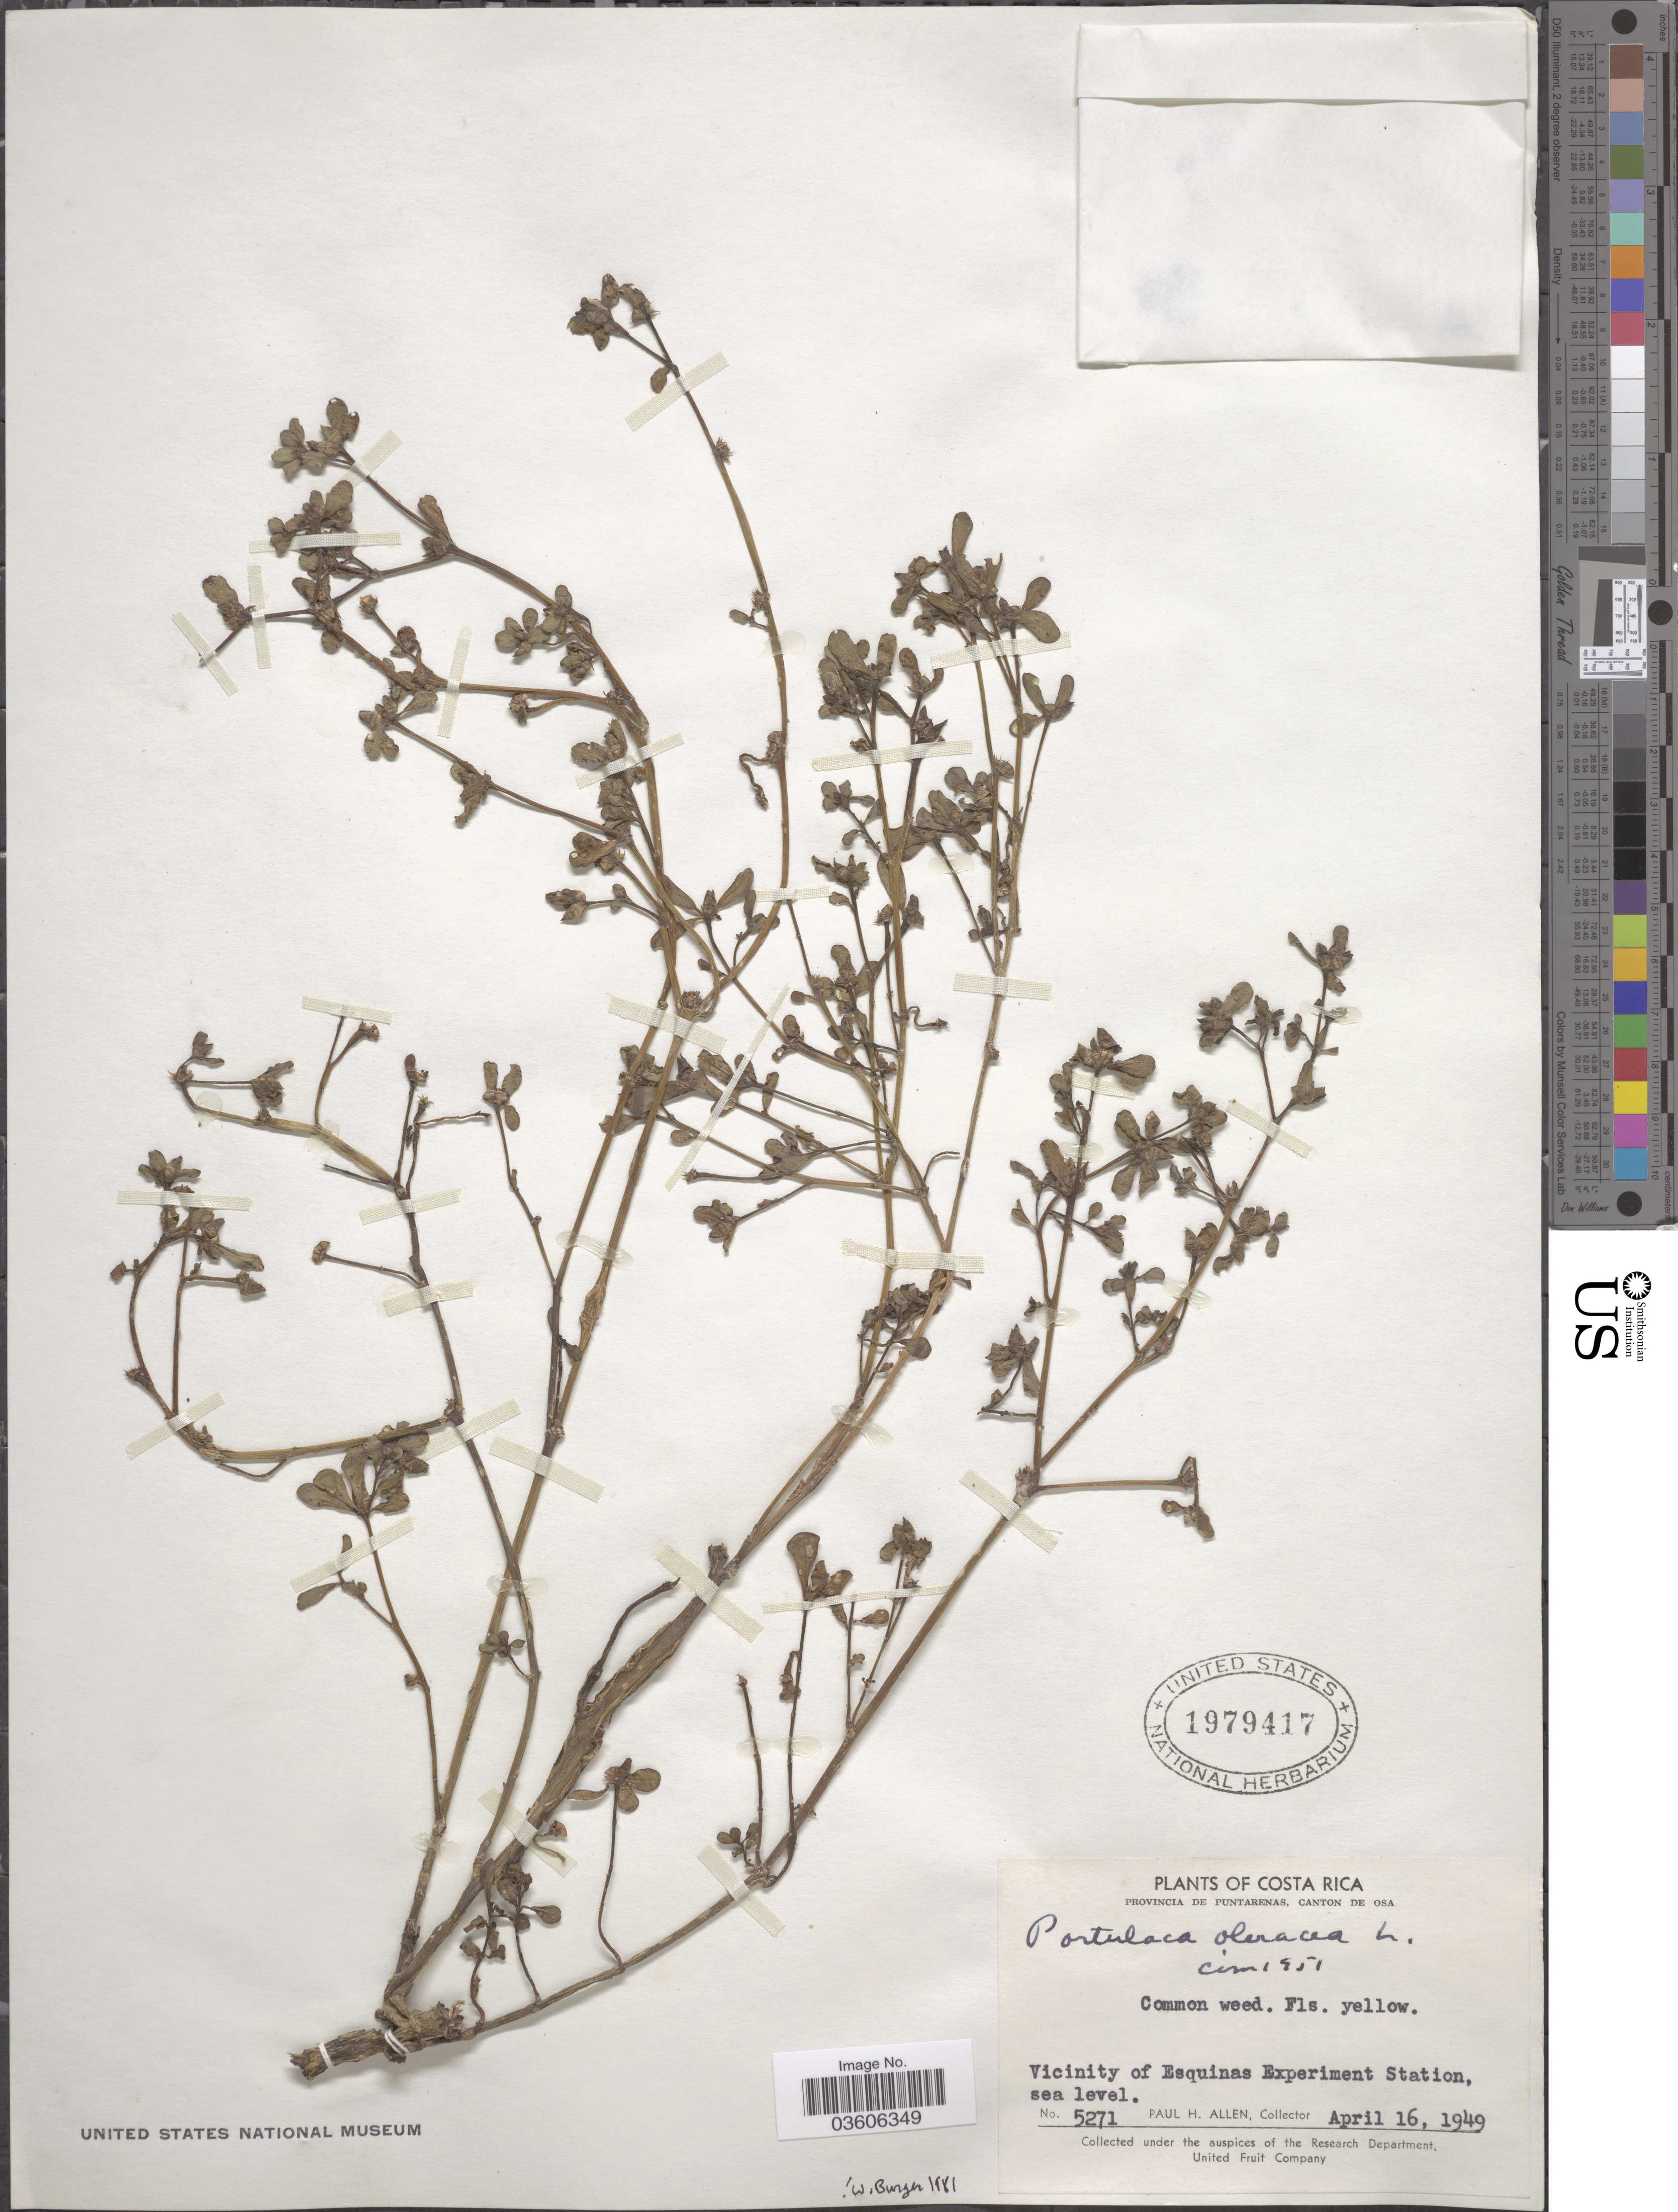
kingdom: Plantae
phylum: Tracheophyta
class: Magnoliopsida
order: Caryophyllales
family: Portulacaceae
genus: Portulaca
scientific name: Portulaca oleracea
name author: L.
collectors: P. H. Allen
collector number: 5271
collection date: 1949-04-16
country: Costa Rica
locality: Vicinity of Esquinas Experiment Station.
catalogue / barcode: US 1979417